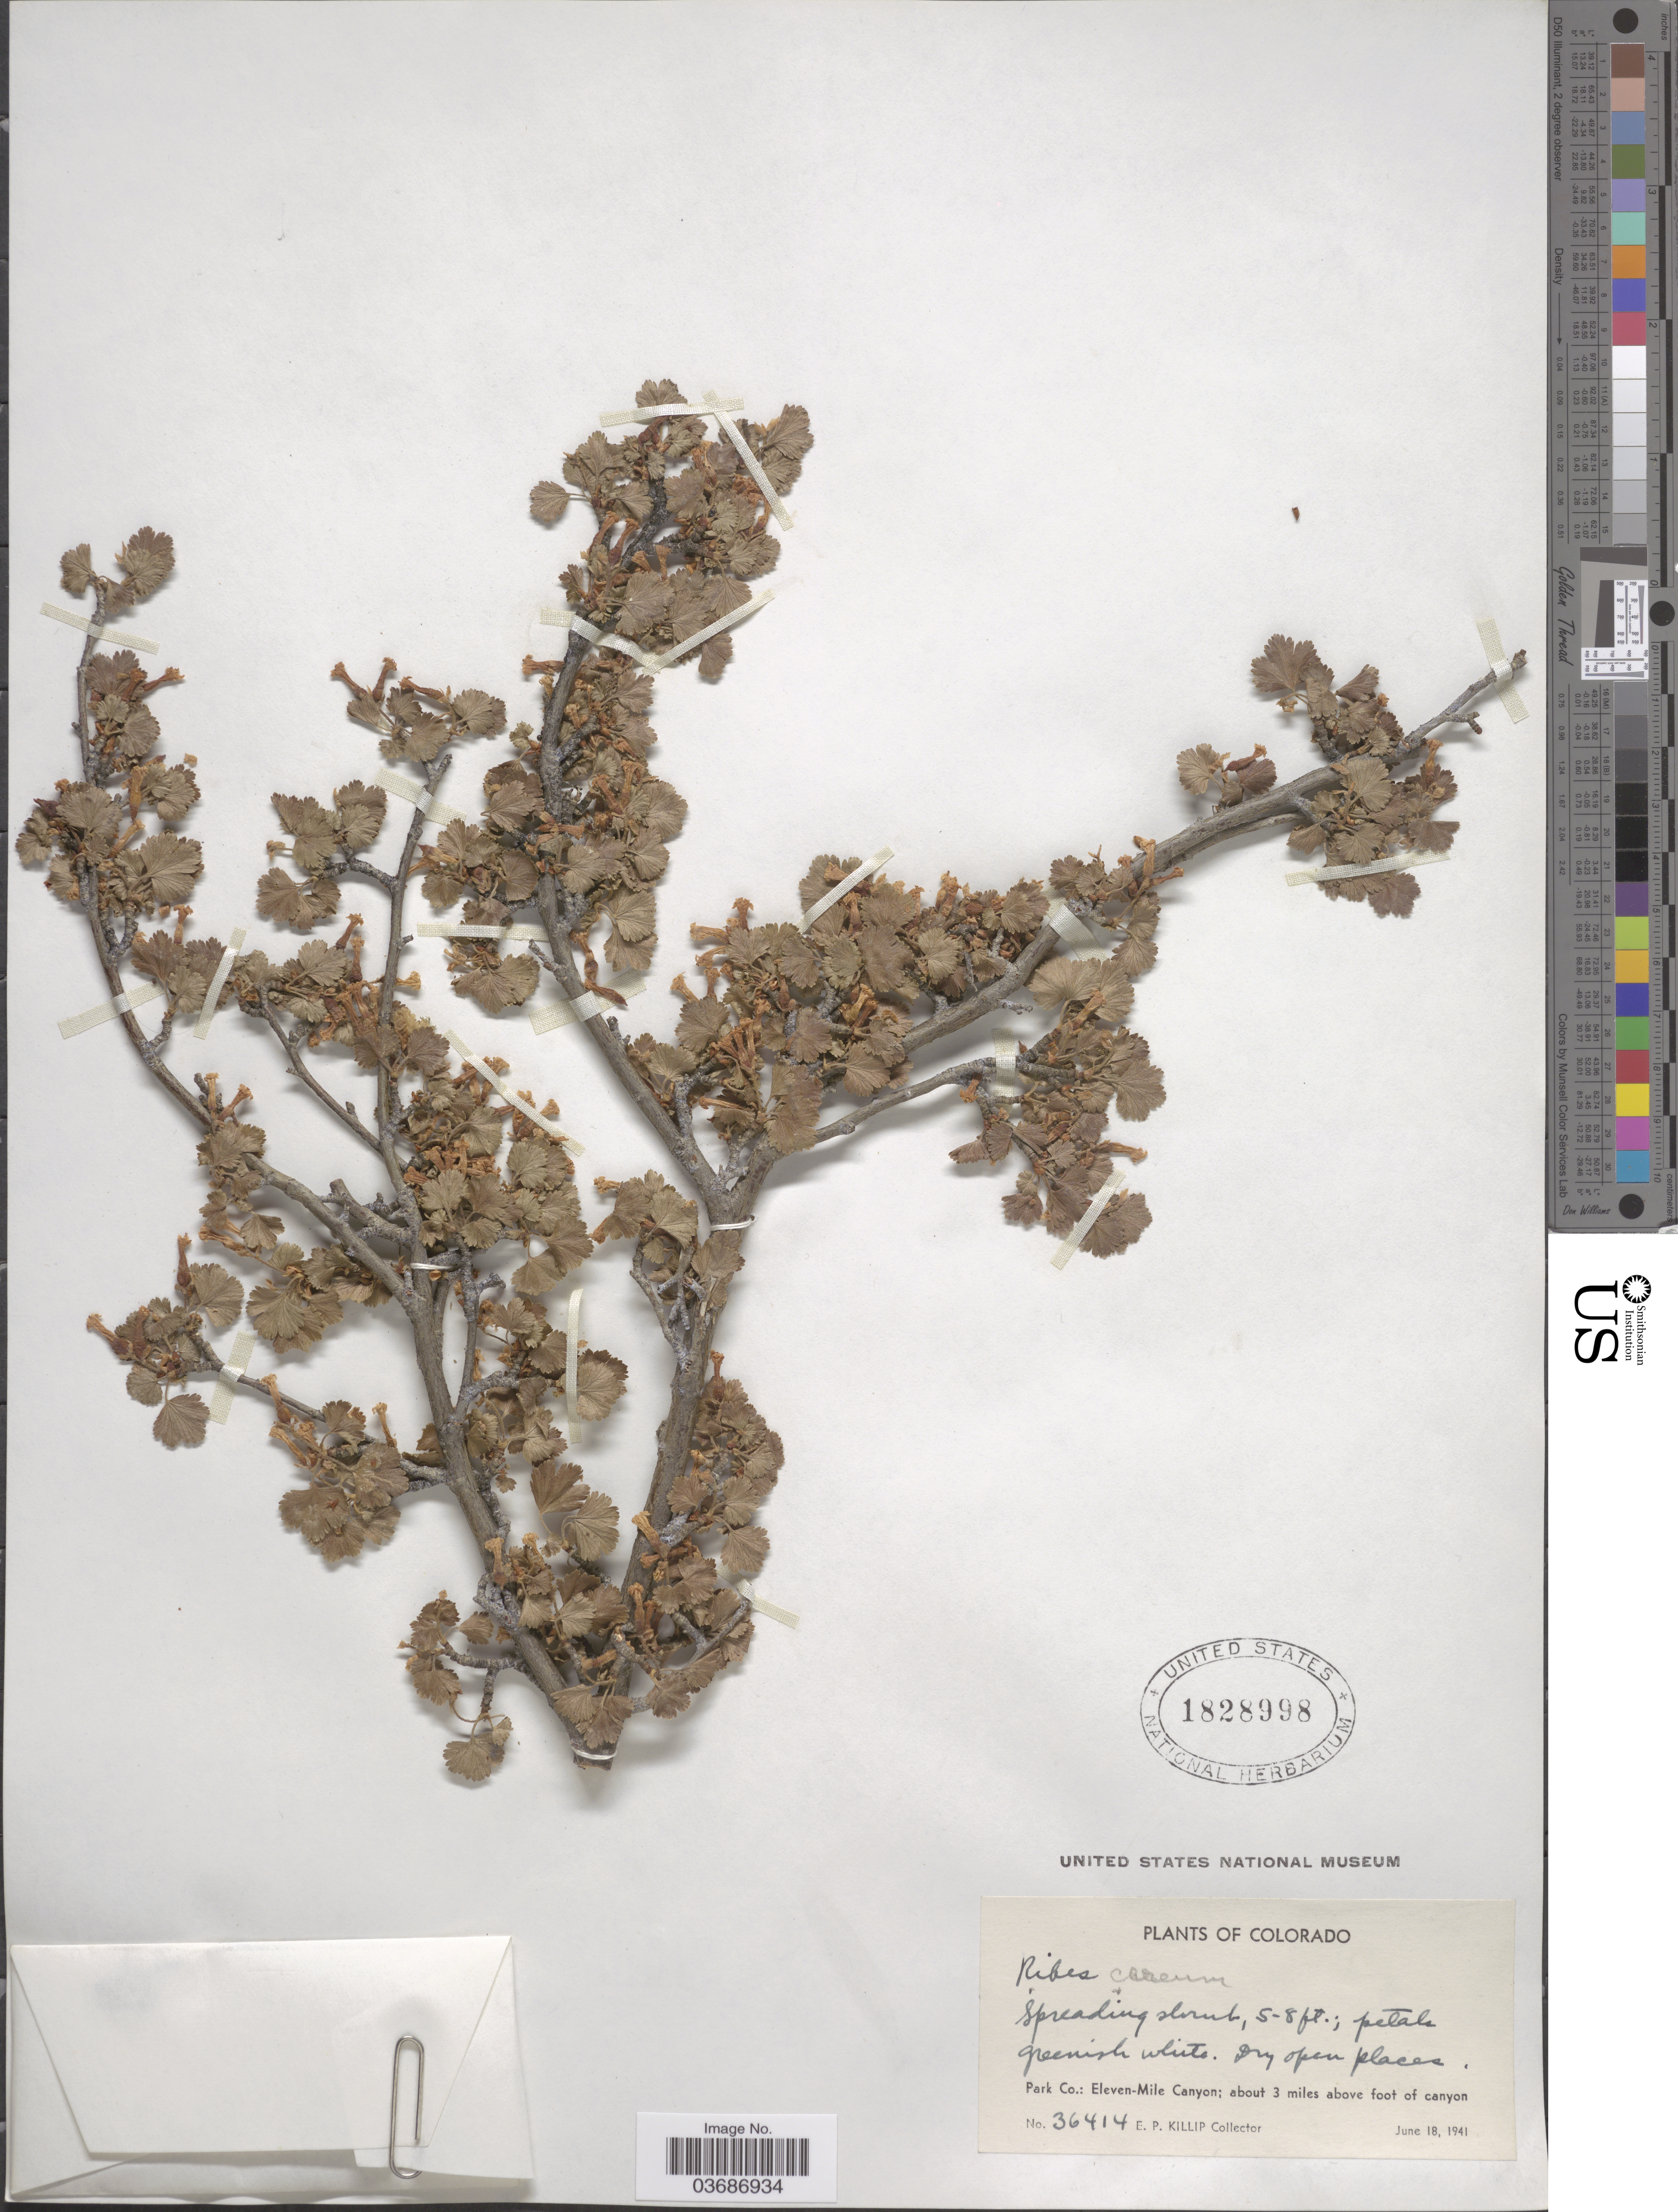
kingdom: Plantae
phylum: Tracheophyta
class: Magnoliopsida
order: Saxifragales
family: Grossulariaceae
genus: Ribes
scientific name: Ribes cereum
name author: Douglas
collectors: E. P. Killip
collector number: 36414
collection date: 1941-06-18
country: United States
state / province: Colorado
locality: Park Co.: Eleven-Mile Canyon; about 3 miles above foot of canyon.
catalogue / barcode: US 1828998